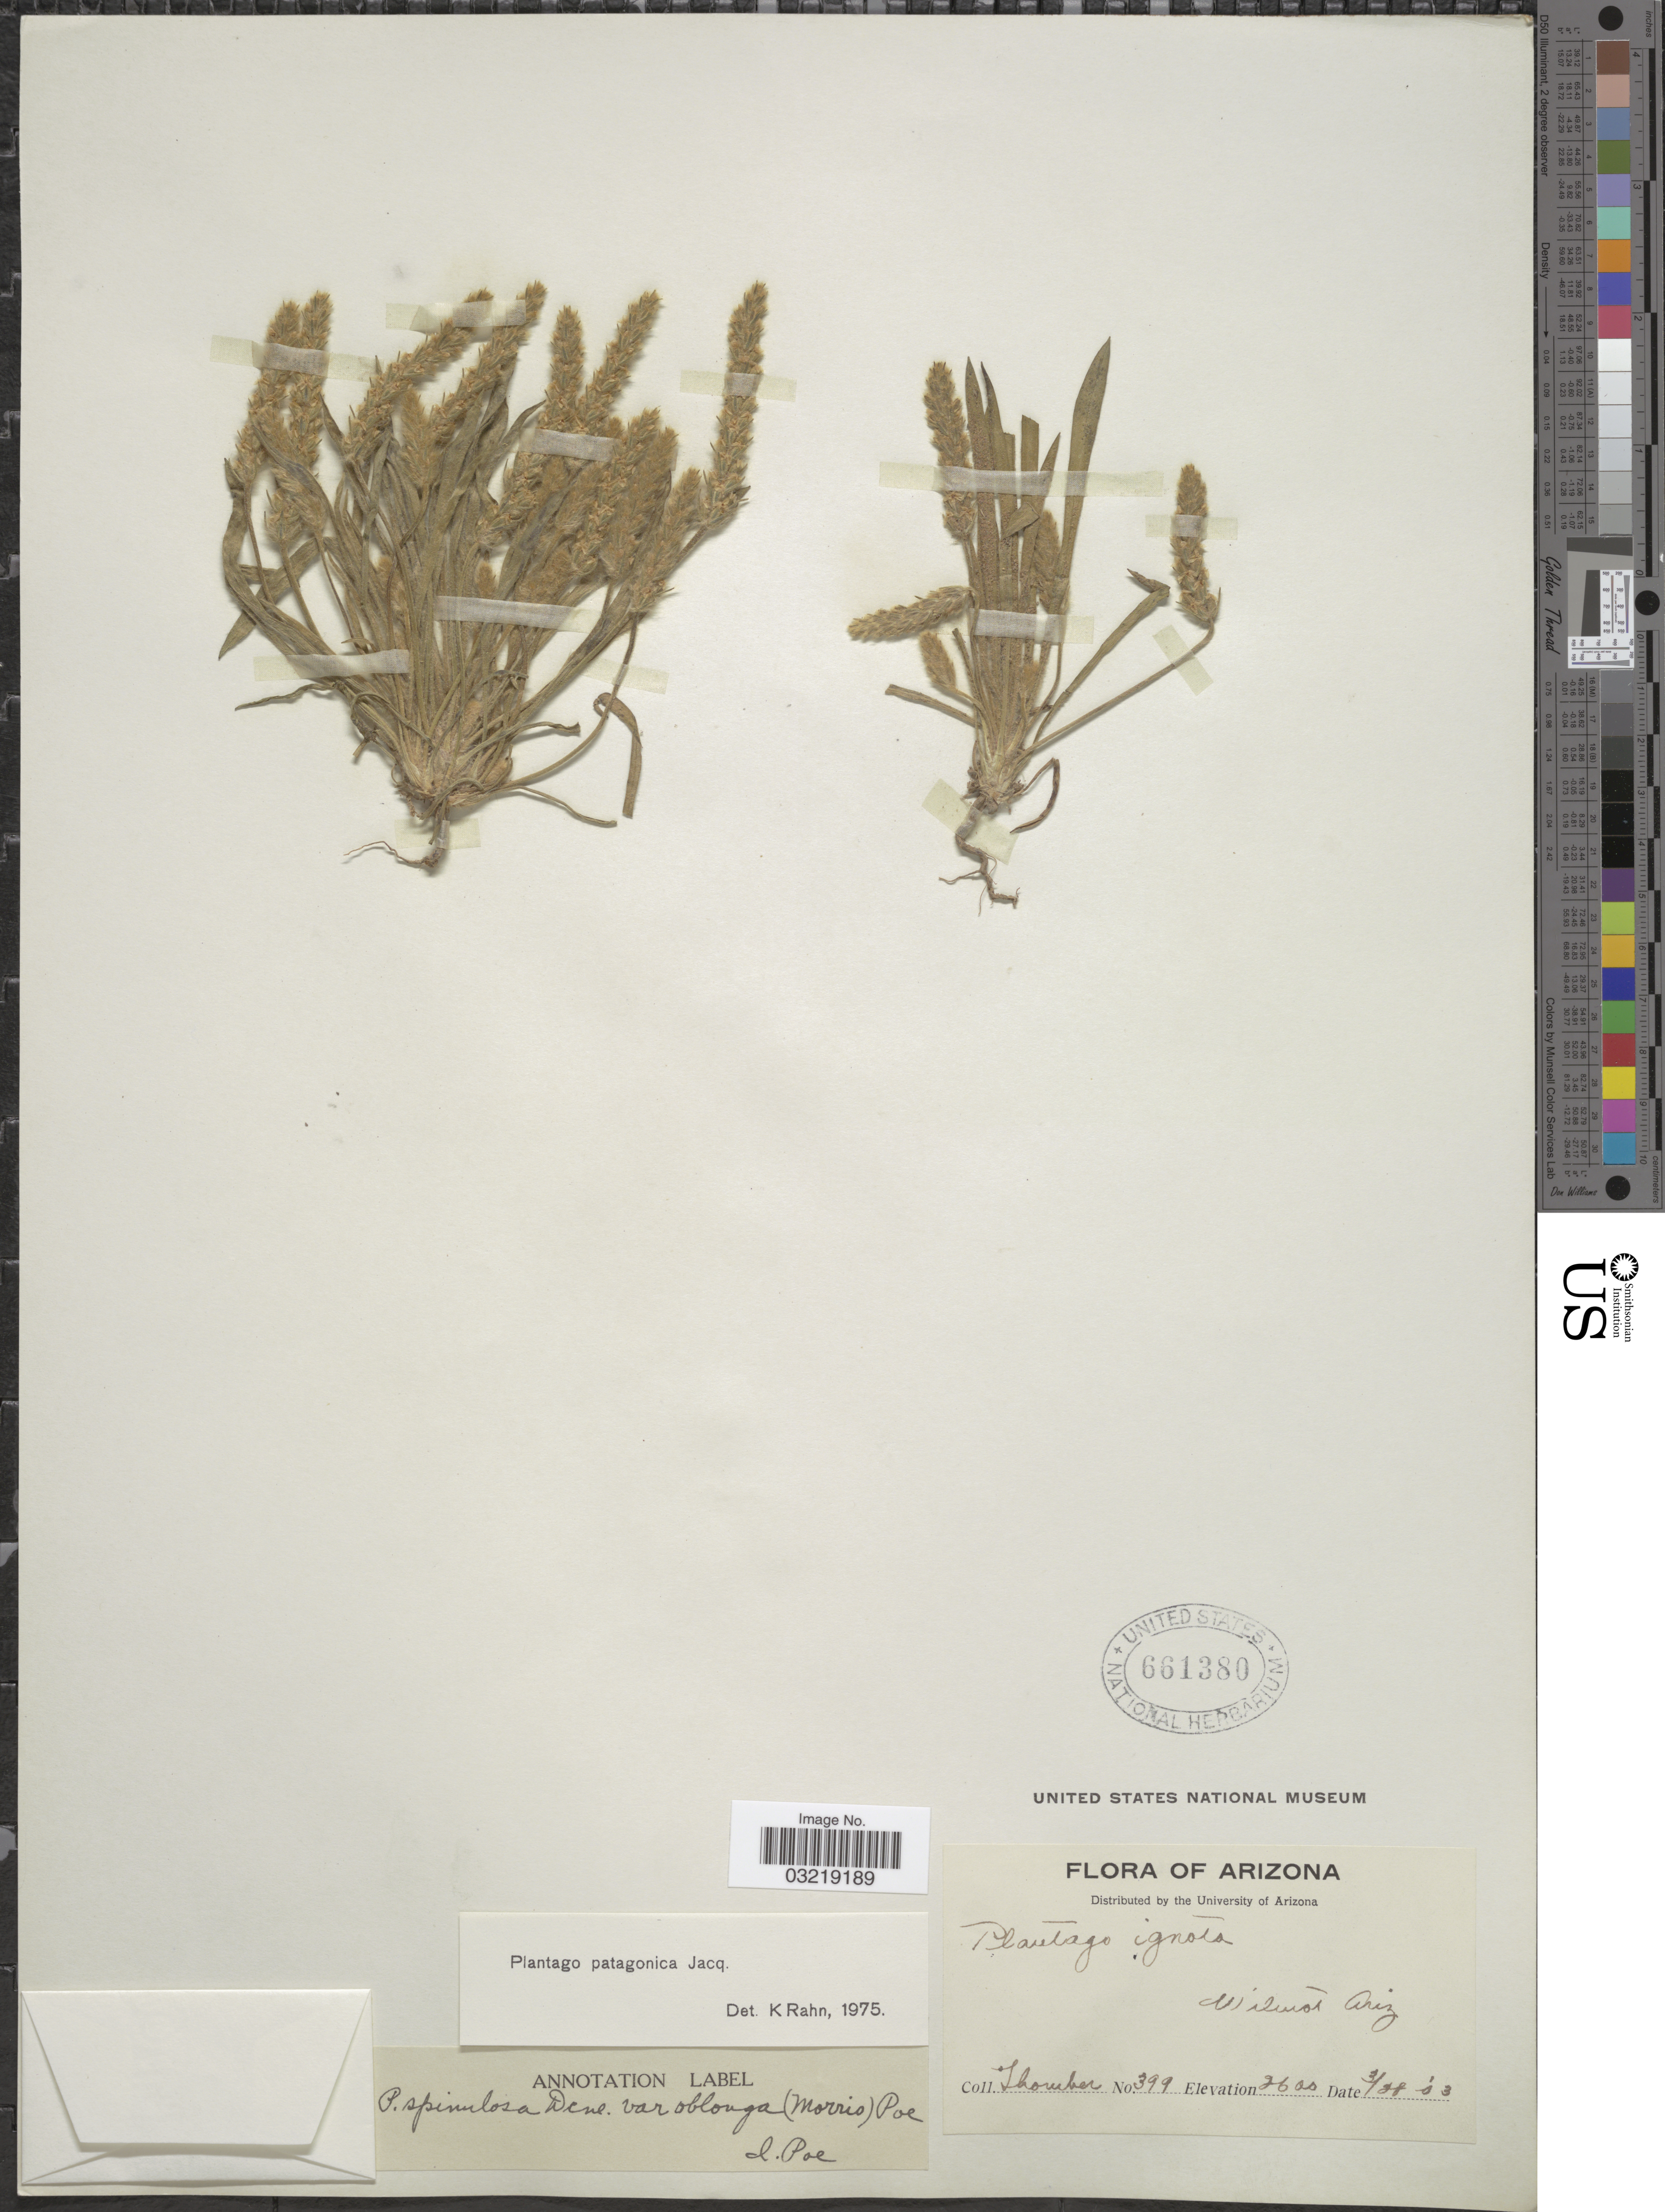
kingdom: Plantae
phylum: Tracheophyta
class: Magnoliopsida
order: Lamiales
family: Plantaginaceae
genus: Plantago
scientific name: Plantago patagonica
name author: Jacq.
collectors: J. Thornber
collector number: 399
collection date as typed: Transcribed d/m/y: 28/3/3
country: United States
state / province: Arizona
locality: Wilmot.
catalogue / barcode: US 661380